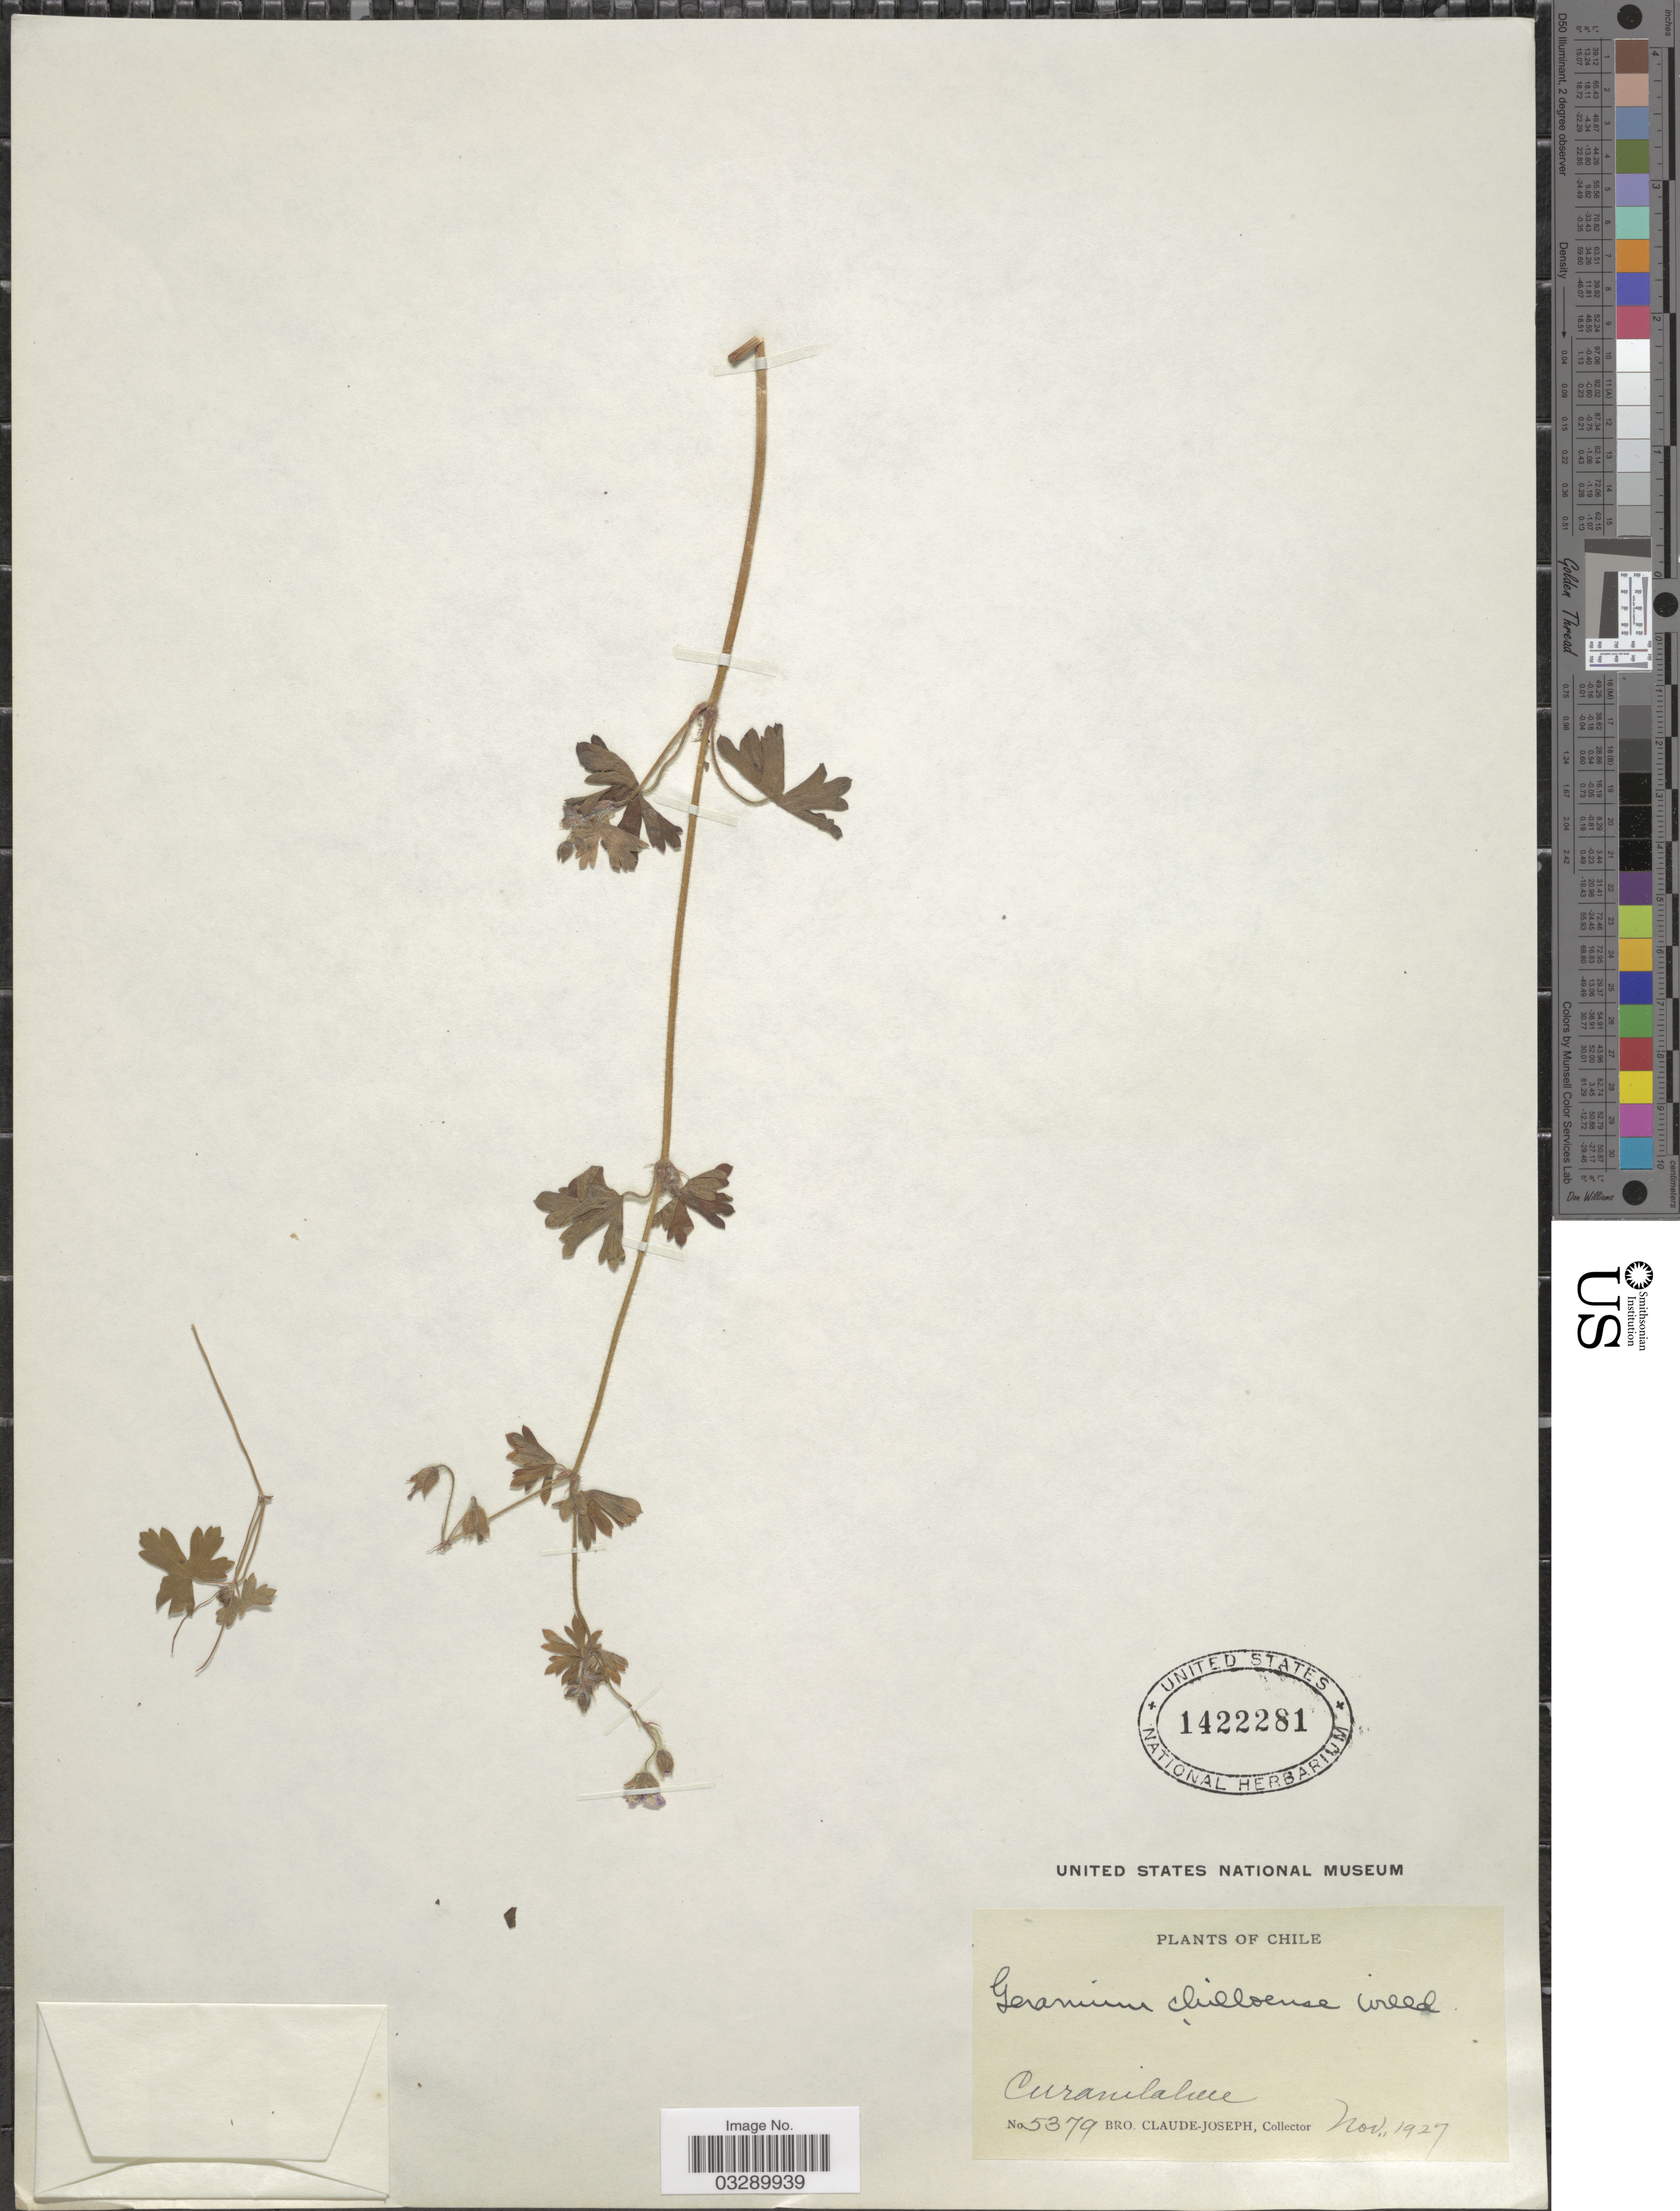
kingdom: Plantae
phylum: Tracheophyta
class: Magnoliopsida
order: Geraniales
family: Geraniaceae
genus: Geranium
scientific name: Geranium chilloense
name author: Kunth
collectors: Bro. Claude-Joseph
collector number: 5379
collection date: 1927-11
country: Chile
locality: Curanilahue.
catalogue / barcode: US 1422281